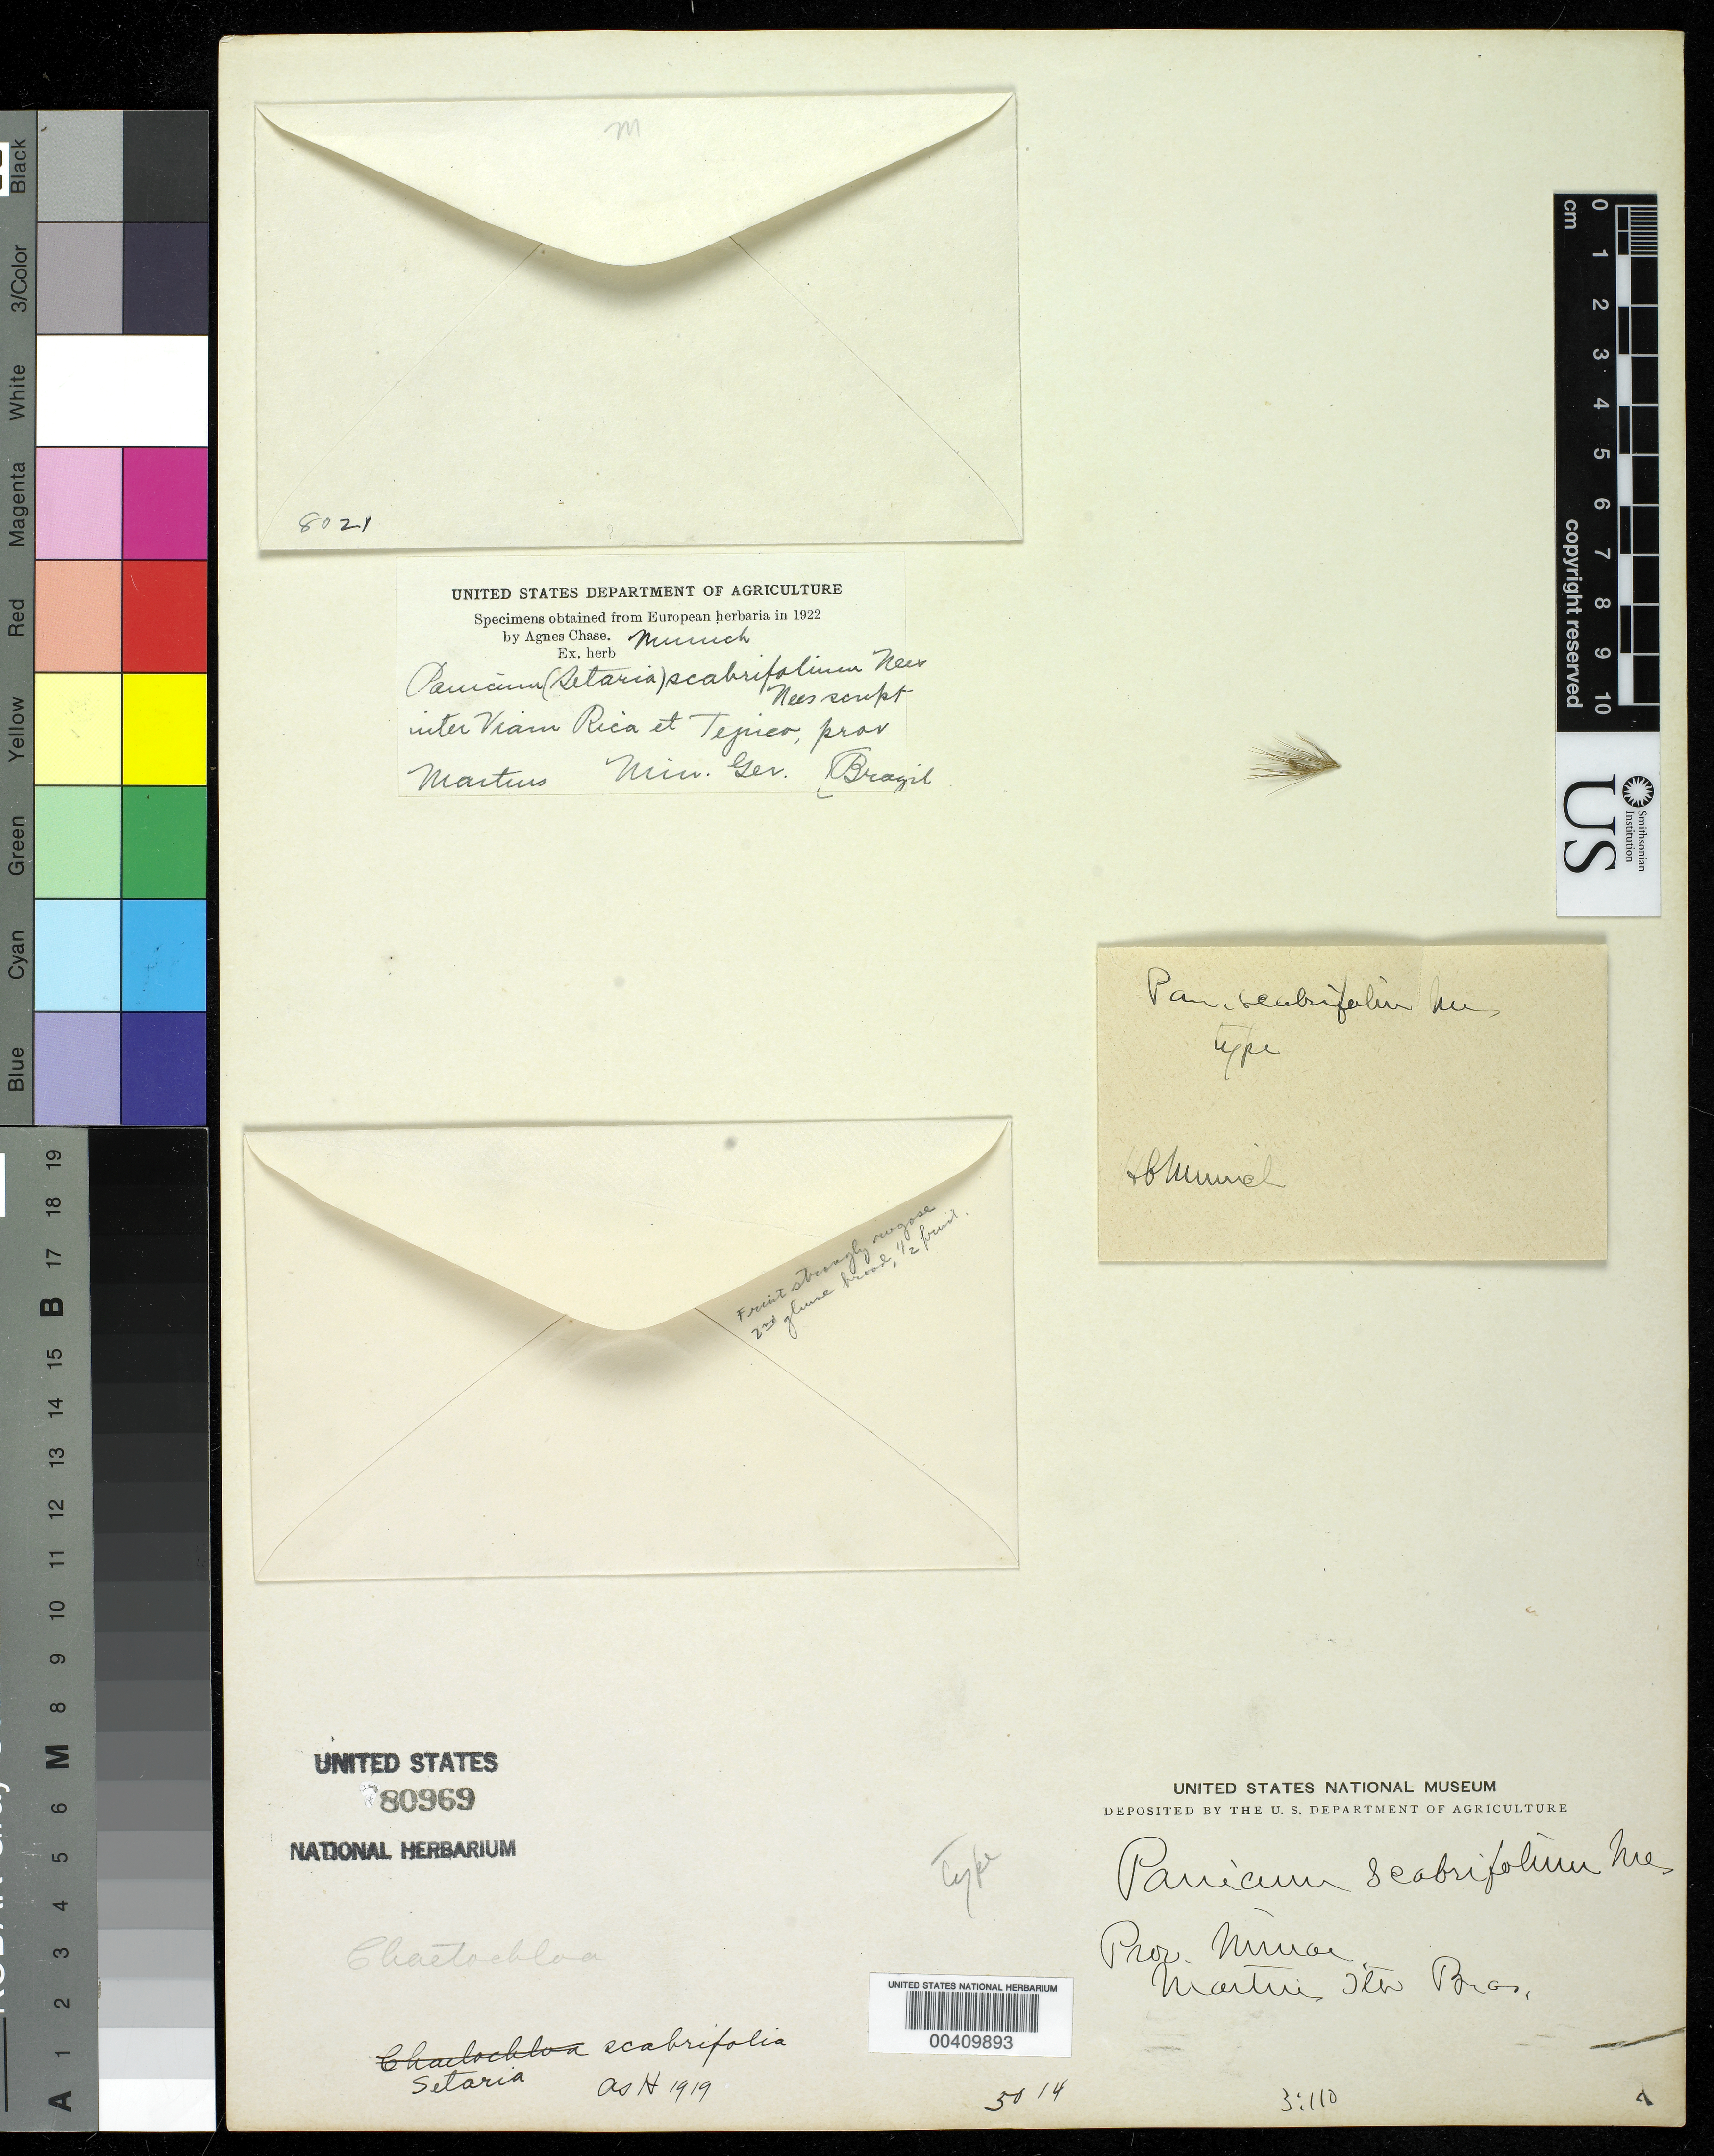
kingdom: Plantae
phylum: Tracheophyta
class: Liliopsida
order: Poales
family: Poaceae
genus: Panicum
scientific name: Panicum scabrifolium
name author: Nees in Mart.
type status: Type Fragment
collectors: C. F. Martius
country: Brazil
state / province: Minas Gerais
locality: Between Viam Rica and Tejuco.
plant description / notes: Fragmentary material of type specimen ex herb. Munich.; "One floret in packet is S. tenax, apparently here by mistake"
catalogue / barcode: US 80969